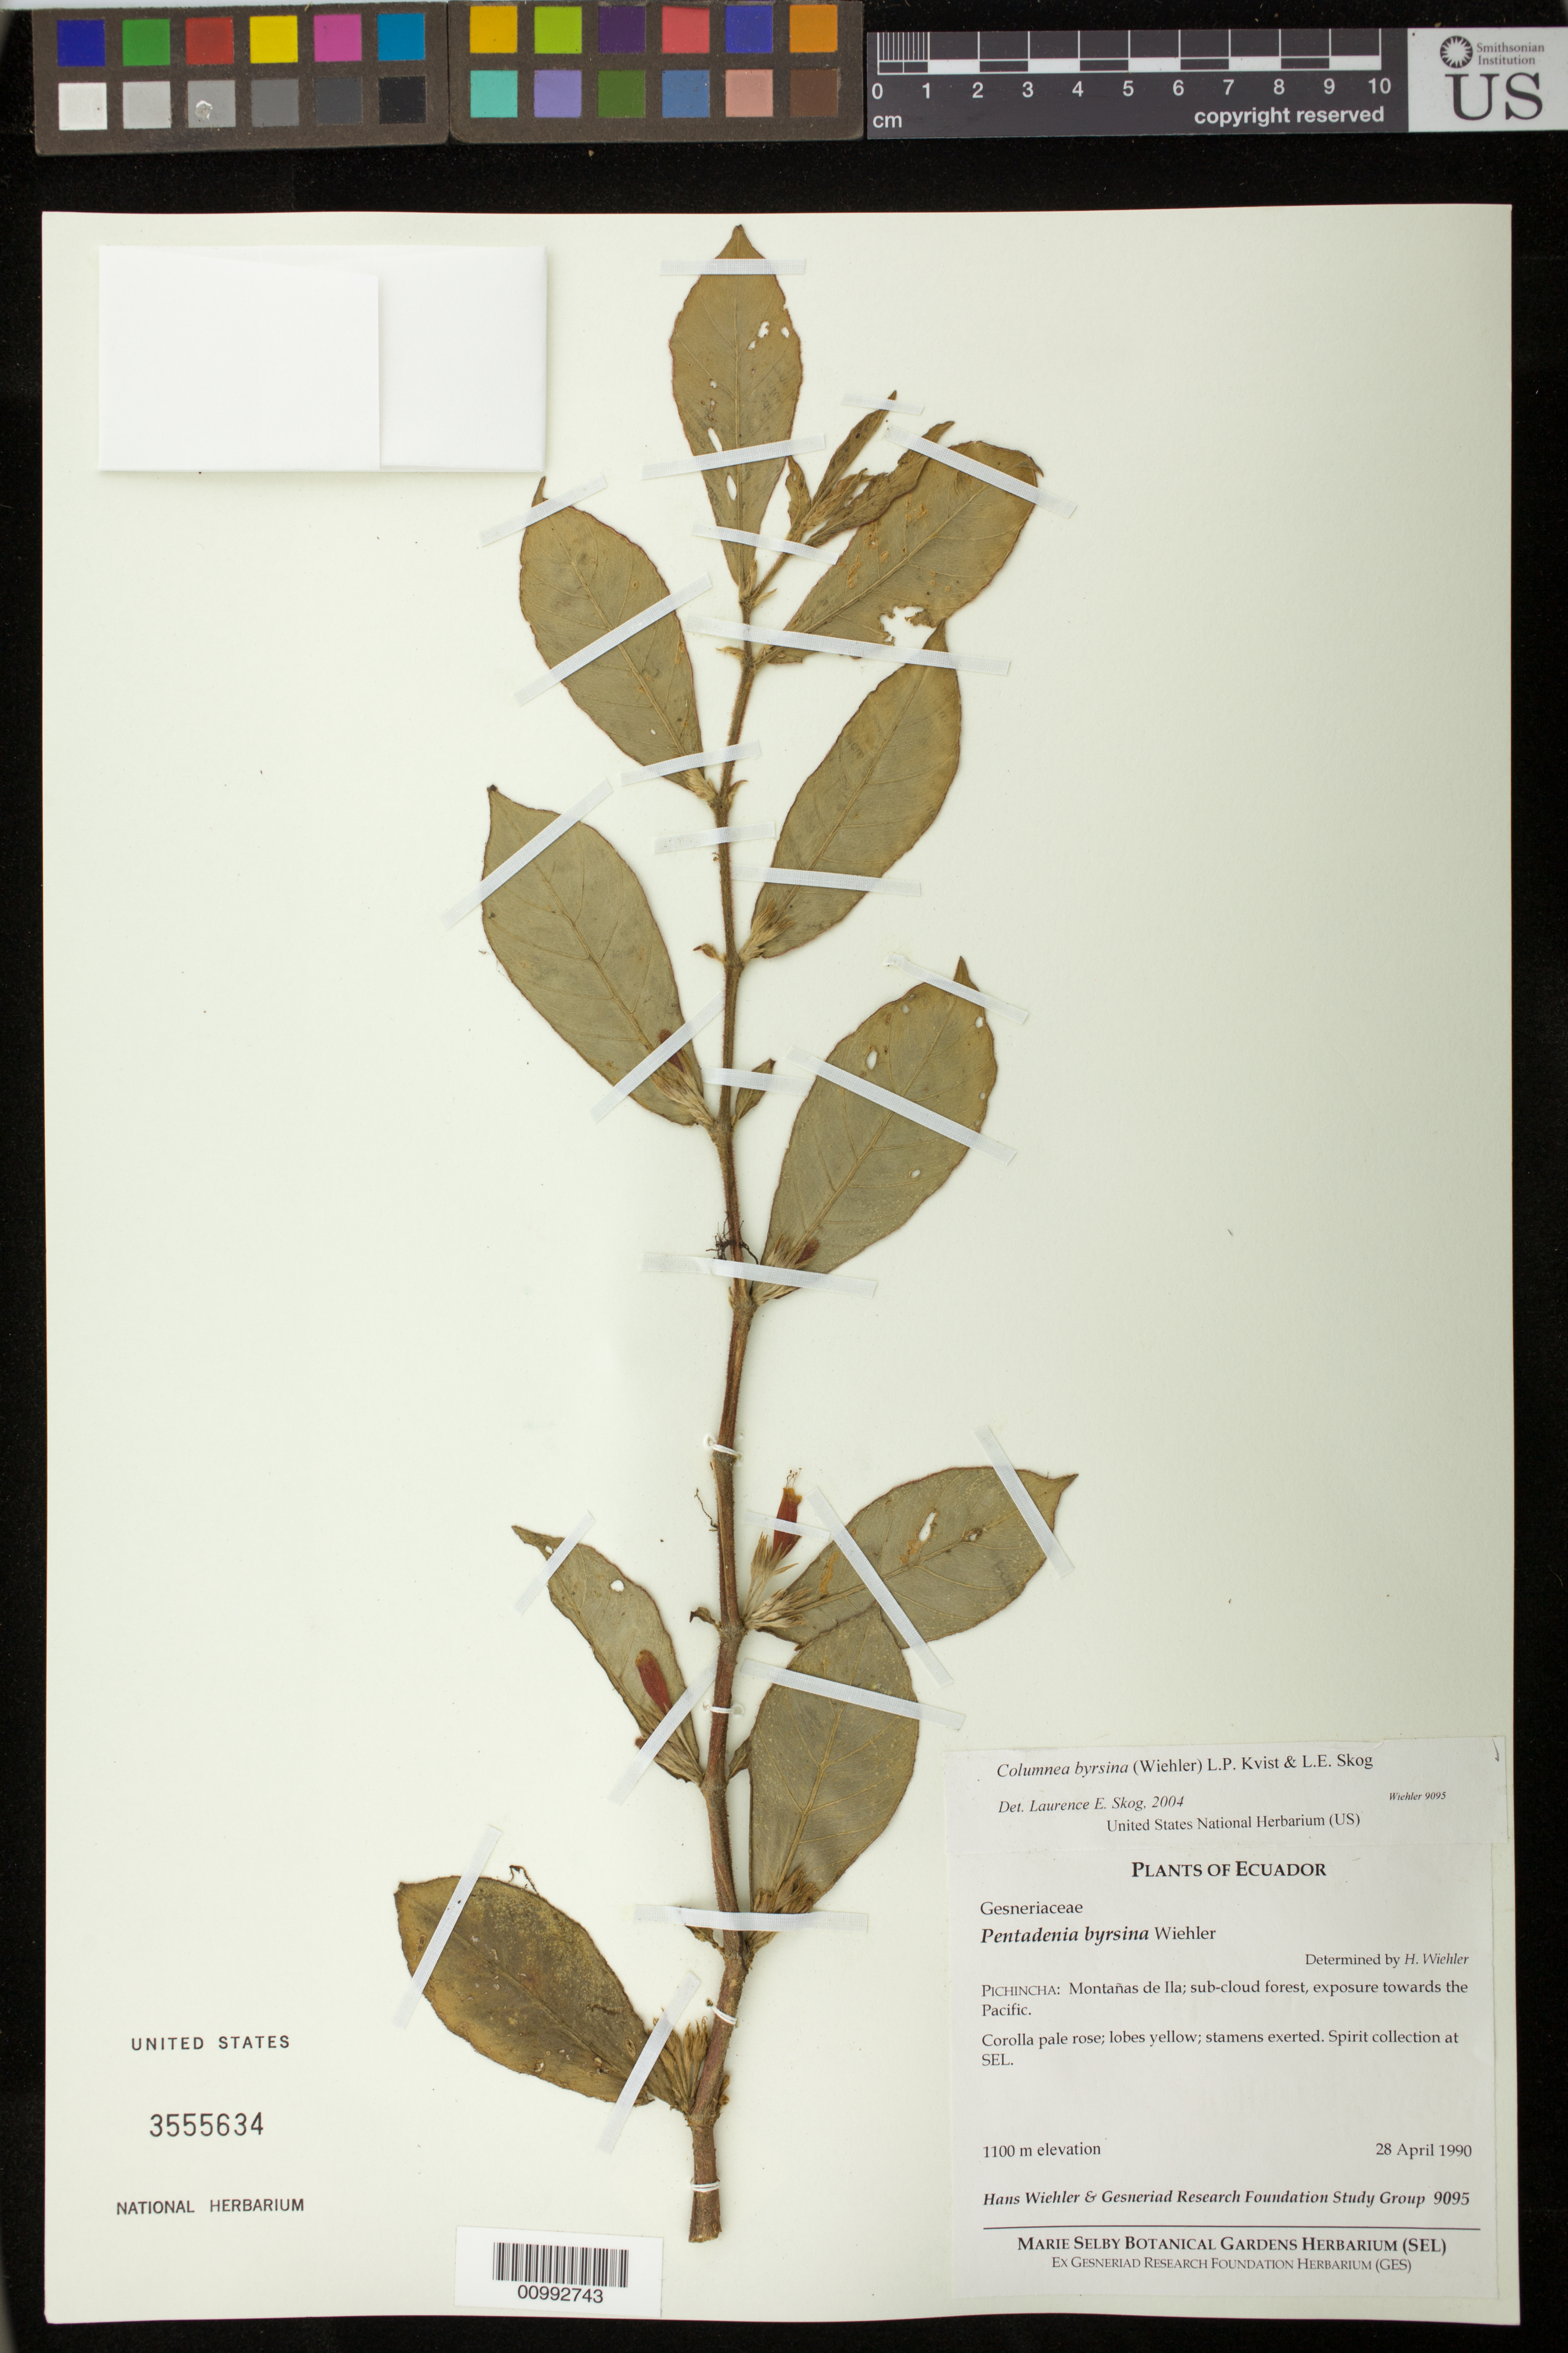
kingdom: Plantae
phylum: Tracheophyta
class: Magnoliopsida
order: Lamiales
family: Gesneriaceae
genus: Columnea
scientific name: Columnea byrsina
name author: (Wiehler) L.P. Kvist & L.E. Skog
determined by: Skog, Laurence E.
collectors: H. J. Wiehler & GRF Study Group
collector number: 9095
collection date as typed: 28 Apr 1990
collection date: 1990-04-28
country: Ecuador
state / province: Pichincha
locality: Pichincha: Montañas de Ila; sub-cloud forest, exposure towards the Pacific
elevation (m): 1100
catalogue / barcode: US 3555634